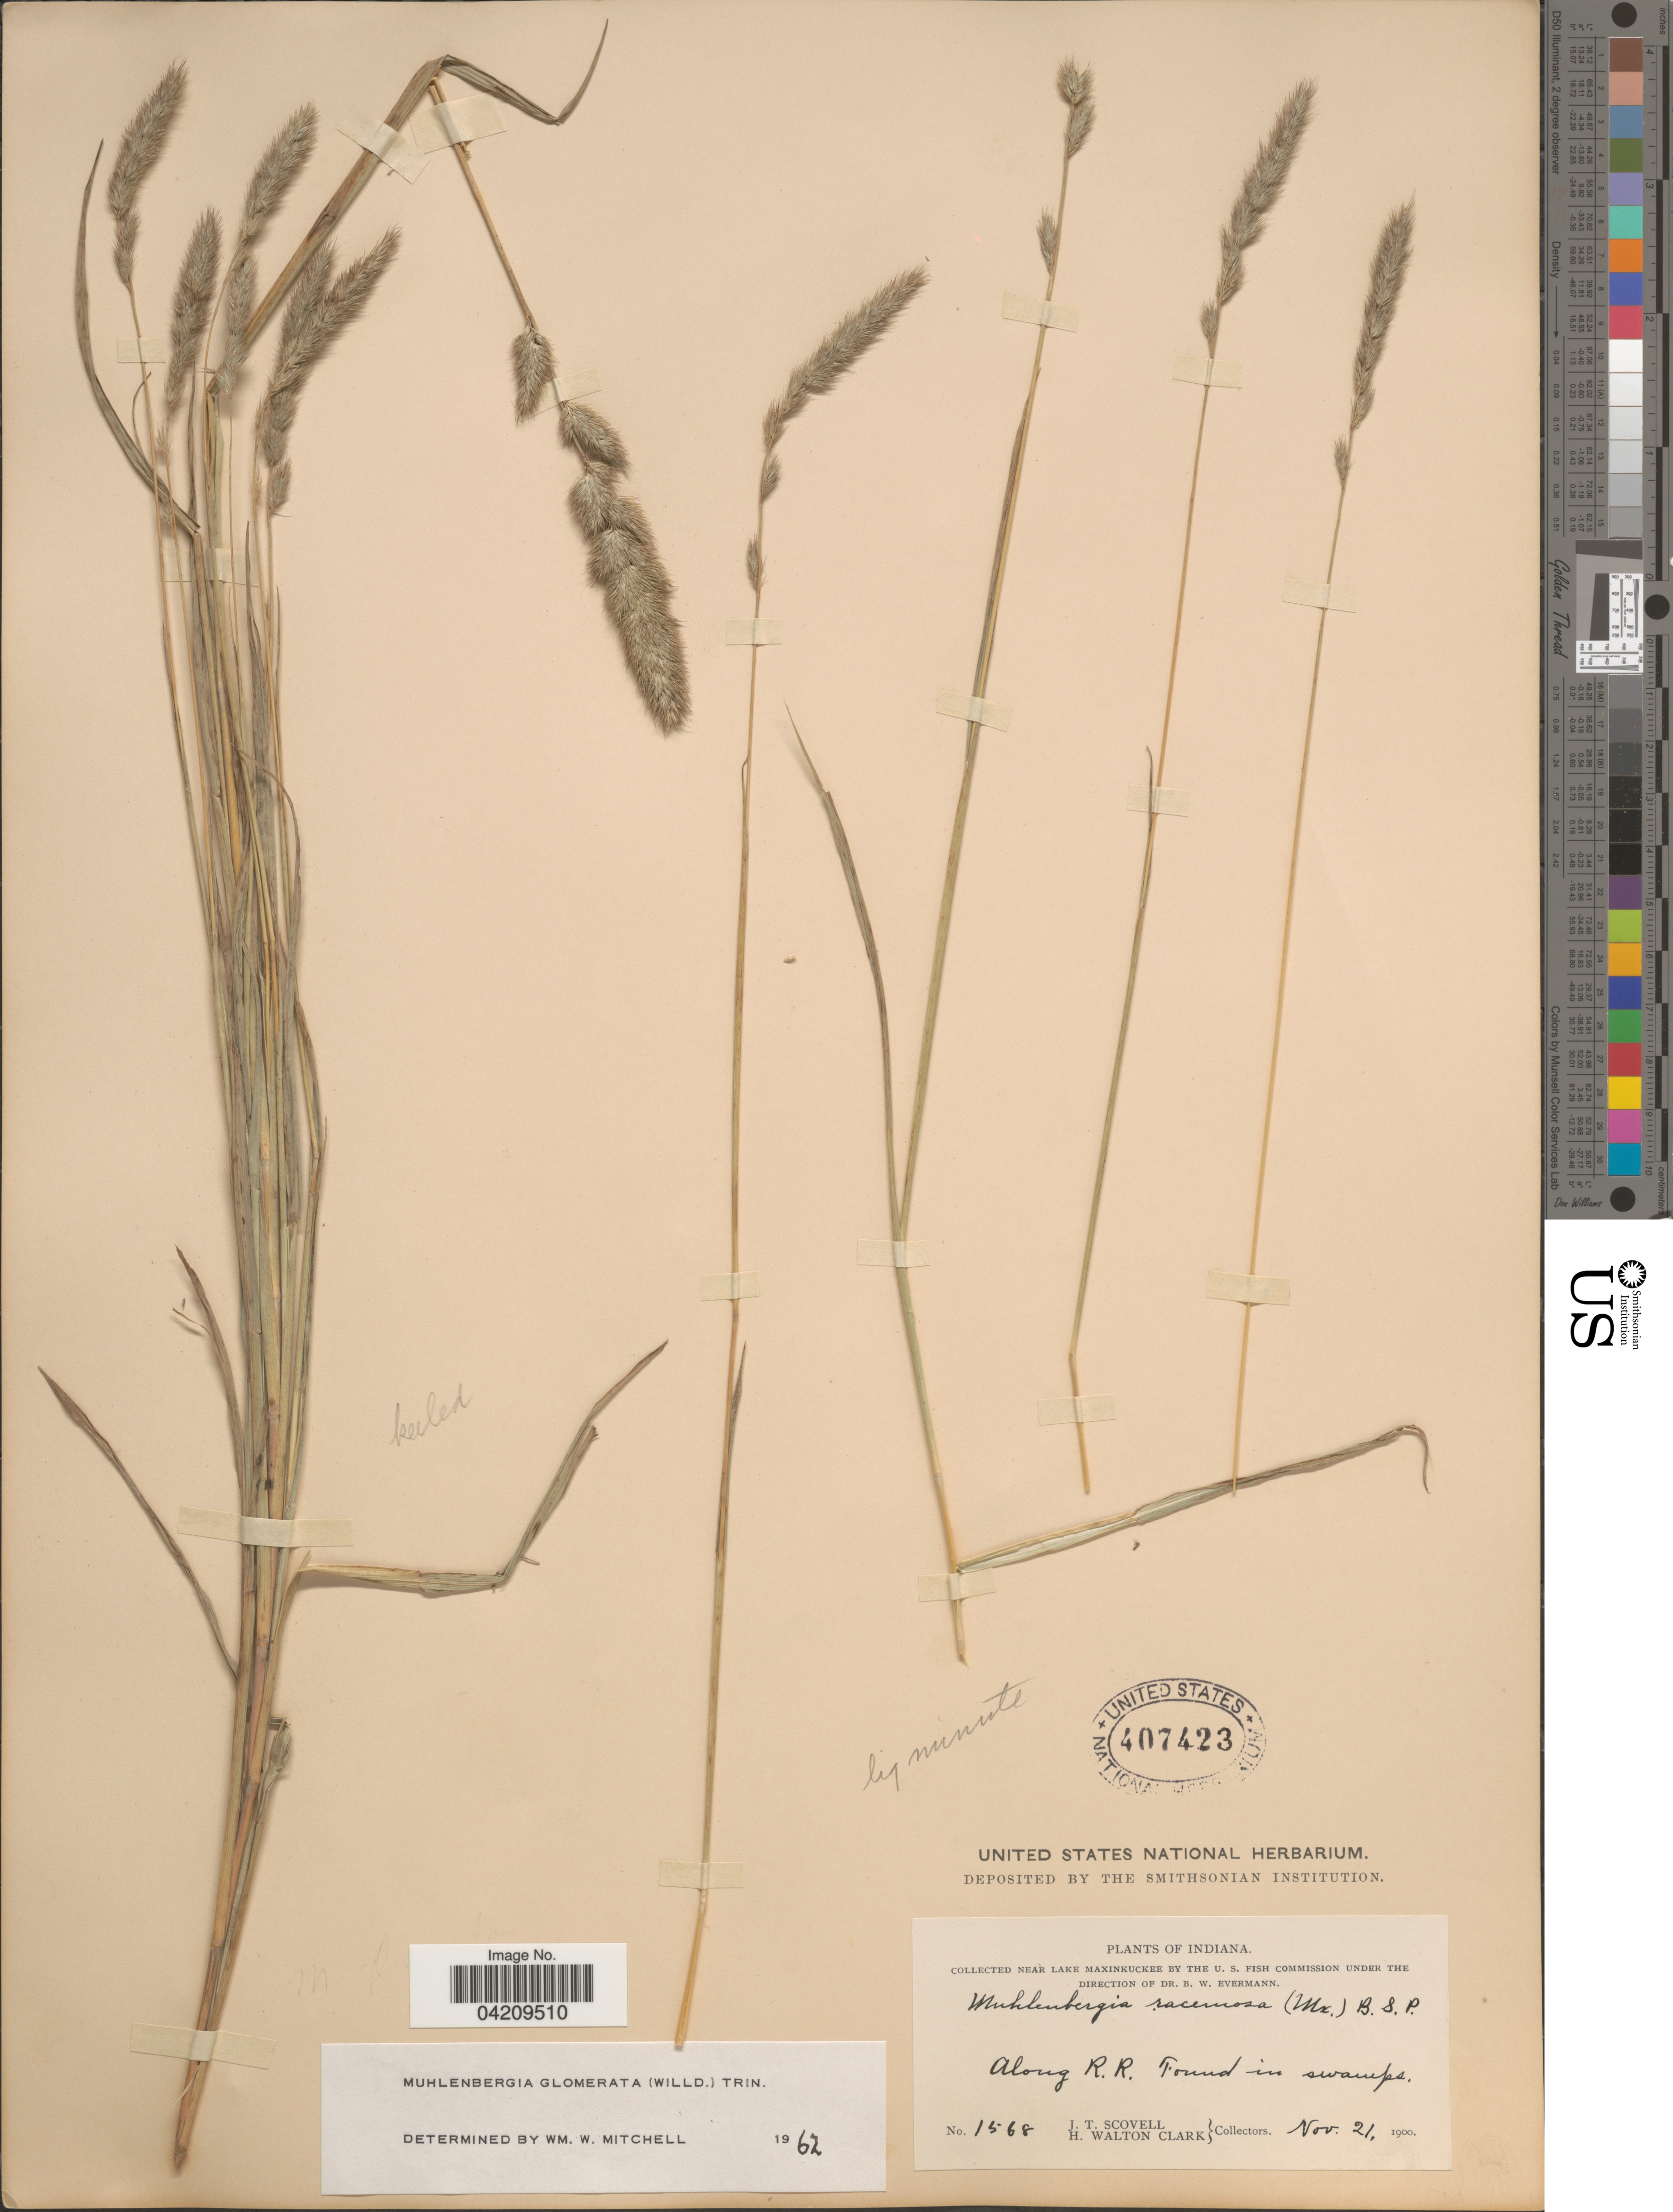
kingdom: Plantae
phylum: Tracheophyta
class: Liliopsida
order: Poales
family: Poaceae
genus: Muhlenbergia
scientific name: Muhlenbergia glomerata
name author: (Willd.) Trin.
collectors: J. T. Scovell & H. W. Clark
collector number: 1568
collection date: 1900-11-21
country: United States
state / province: Indiana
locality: Near Lake Maxinkuckee. Along R. R. Found in swamps.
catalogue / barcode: US 407423